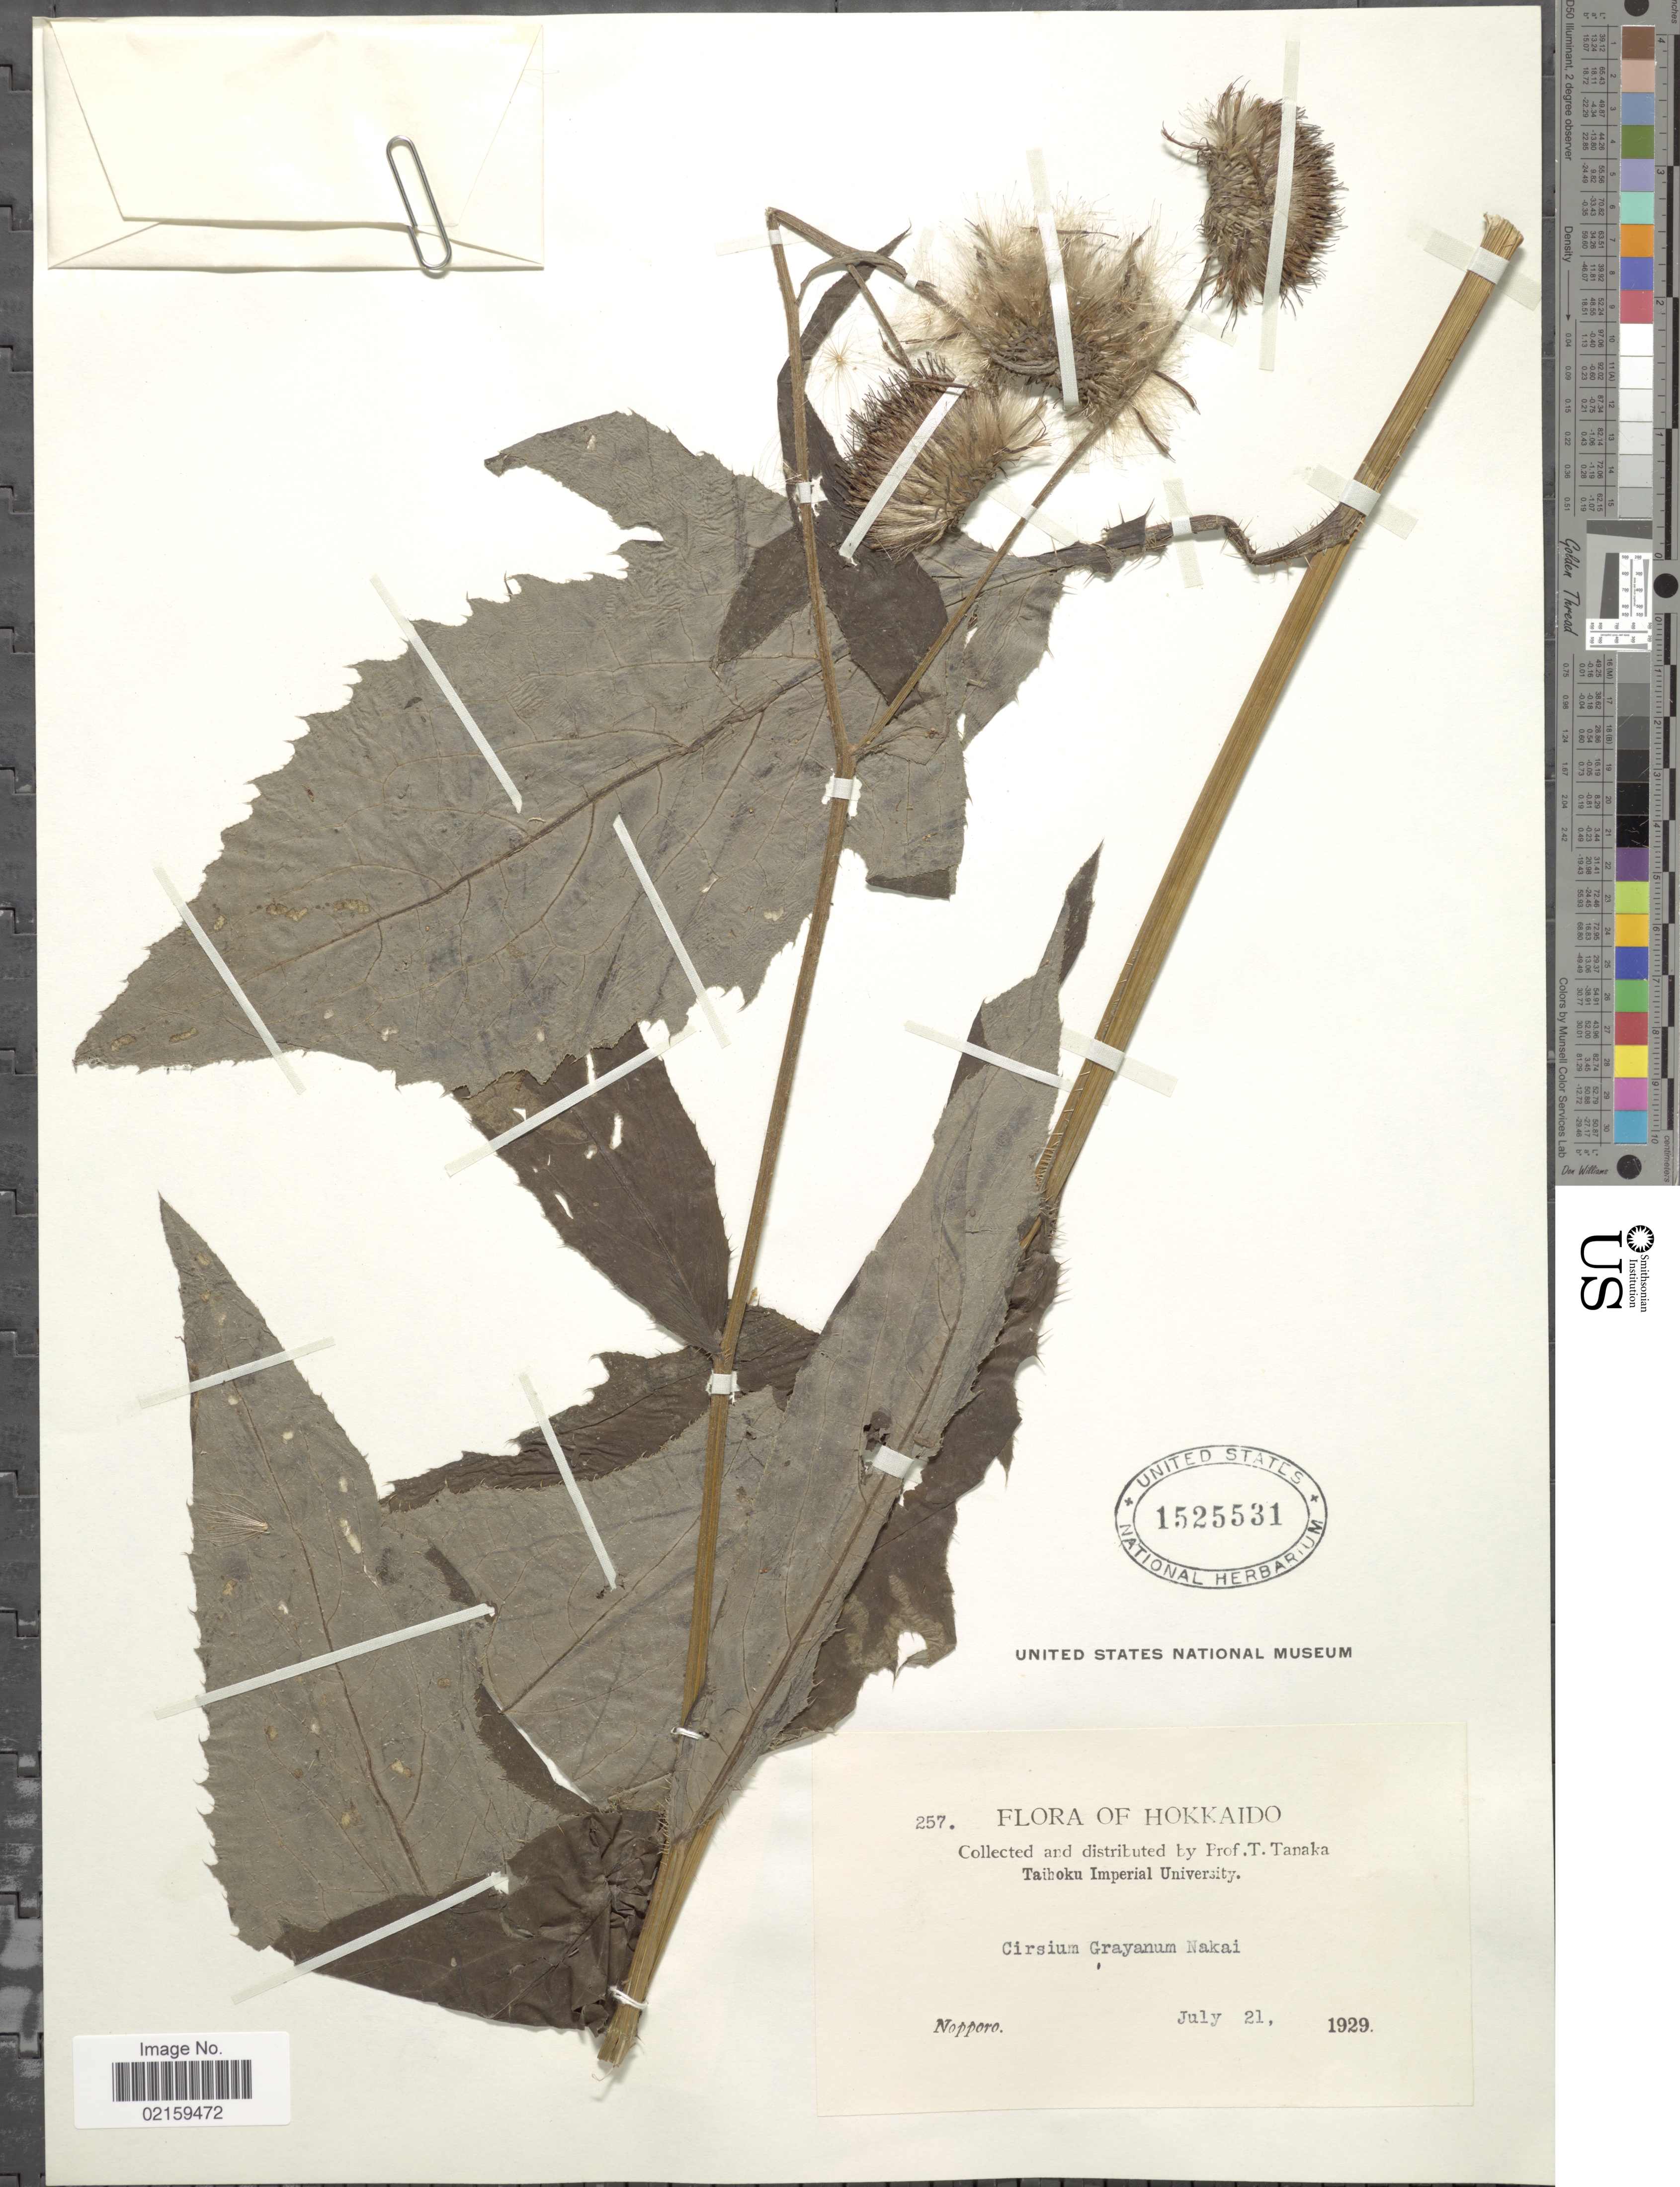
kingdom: Plantae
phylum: Tracheophyta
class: Magnoliopsida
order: Asterales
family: Asteraceae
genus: Cirsium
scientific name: Cirsium grayanum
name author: Nakai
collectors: T. Tanaka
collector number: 257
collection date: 1929-07-21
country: Japan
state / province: Hokkaidō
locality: Hokkaidō, Nopporo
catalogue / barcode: US 1525531